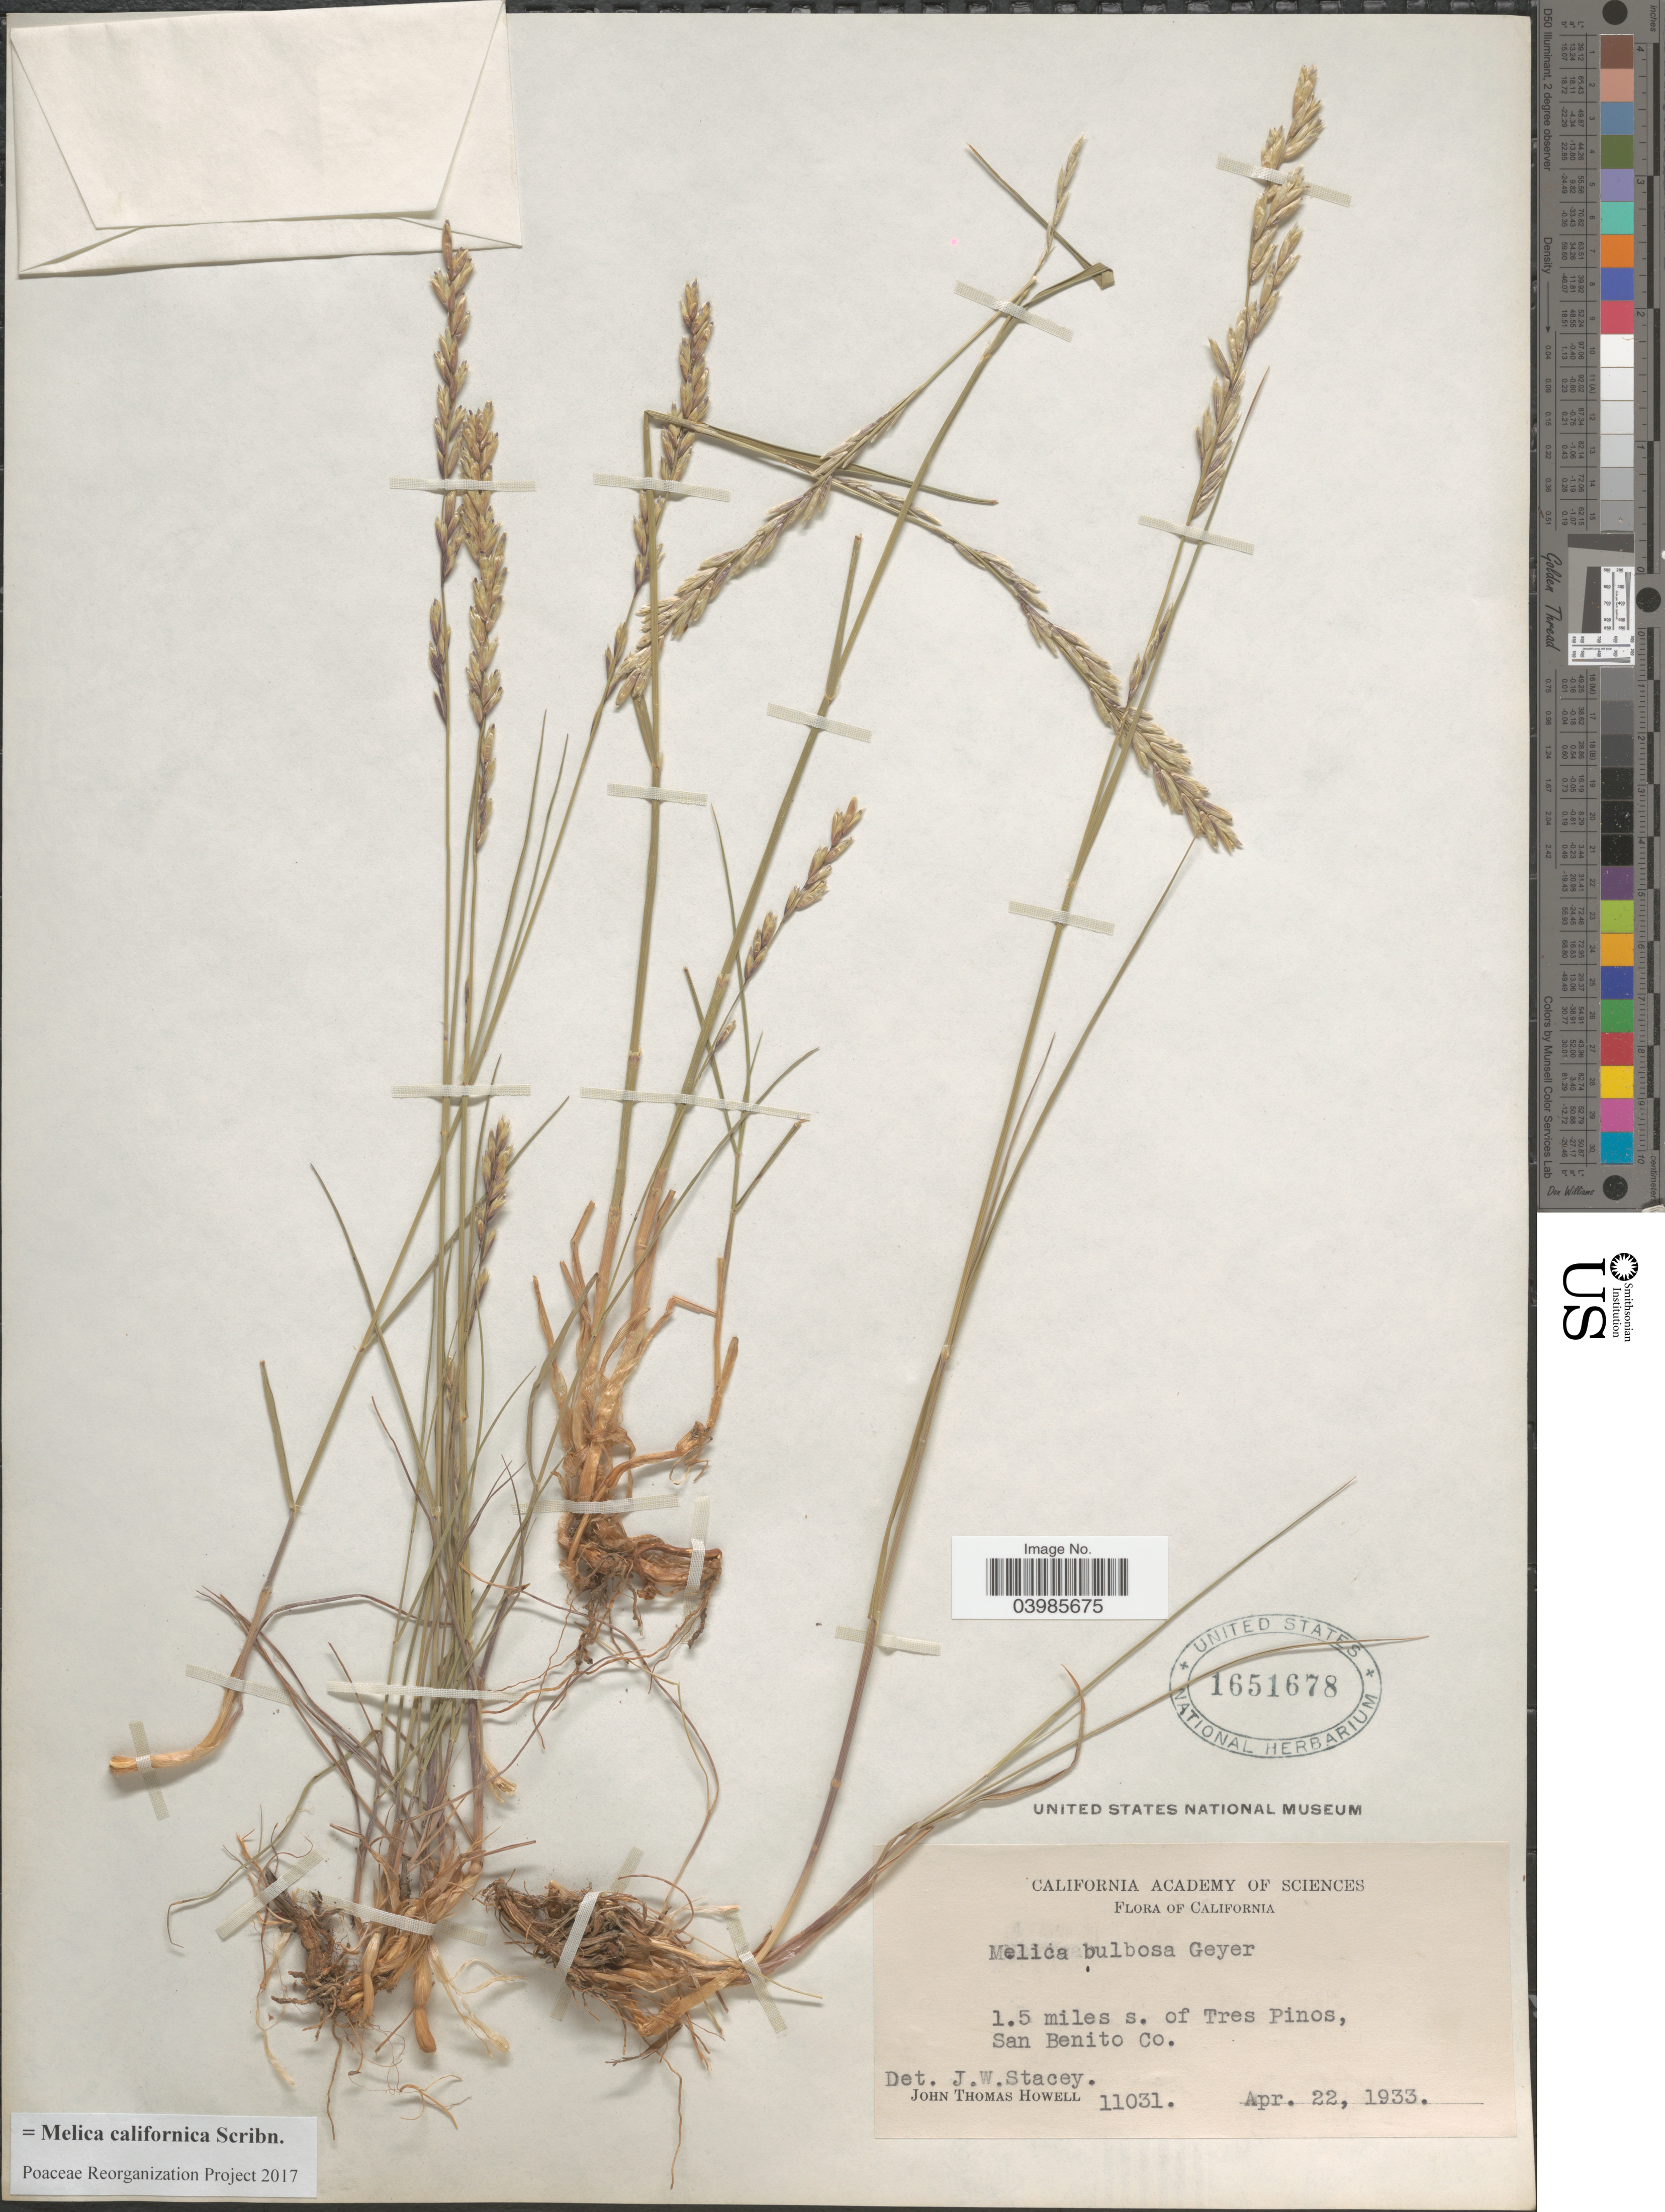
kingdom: Plantae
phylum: Tracheophyta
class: Liliopsida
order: Poales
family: Poaceae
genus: Melica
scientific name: Melica californica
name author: Scribn.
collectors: J. T. Howell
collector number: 11031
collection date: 1933-04-22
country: United States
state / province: California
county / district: San Benito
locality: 1.5 miles s. of Tres Pinos, San Benito Co.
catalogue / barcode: US 1651678